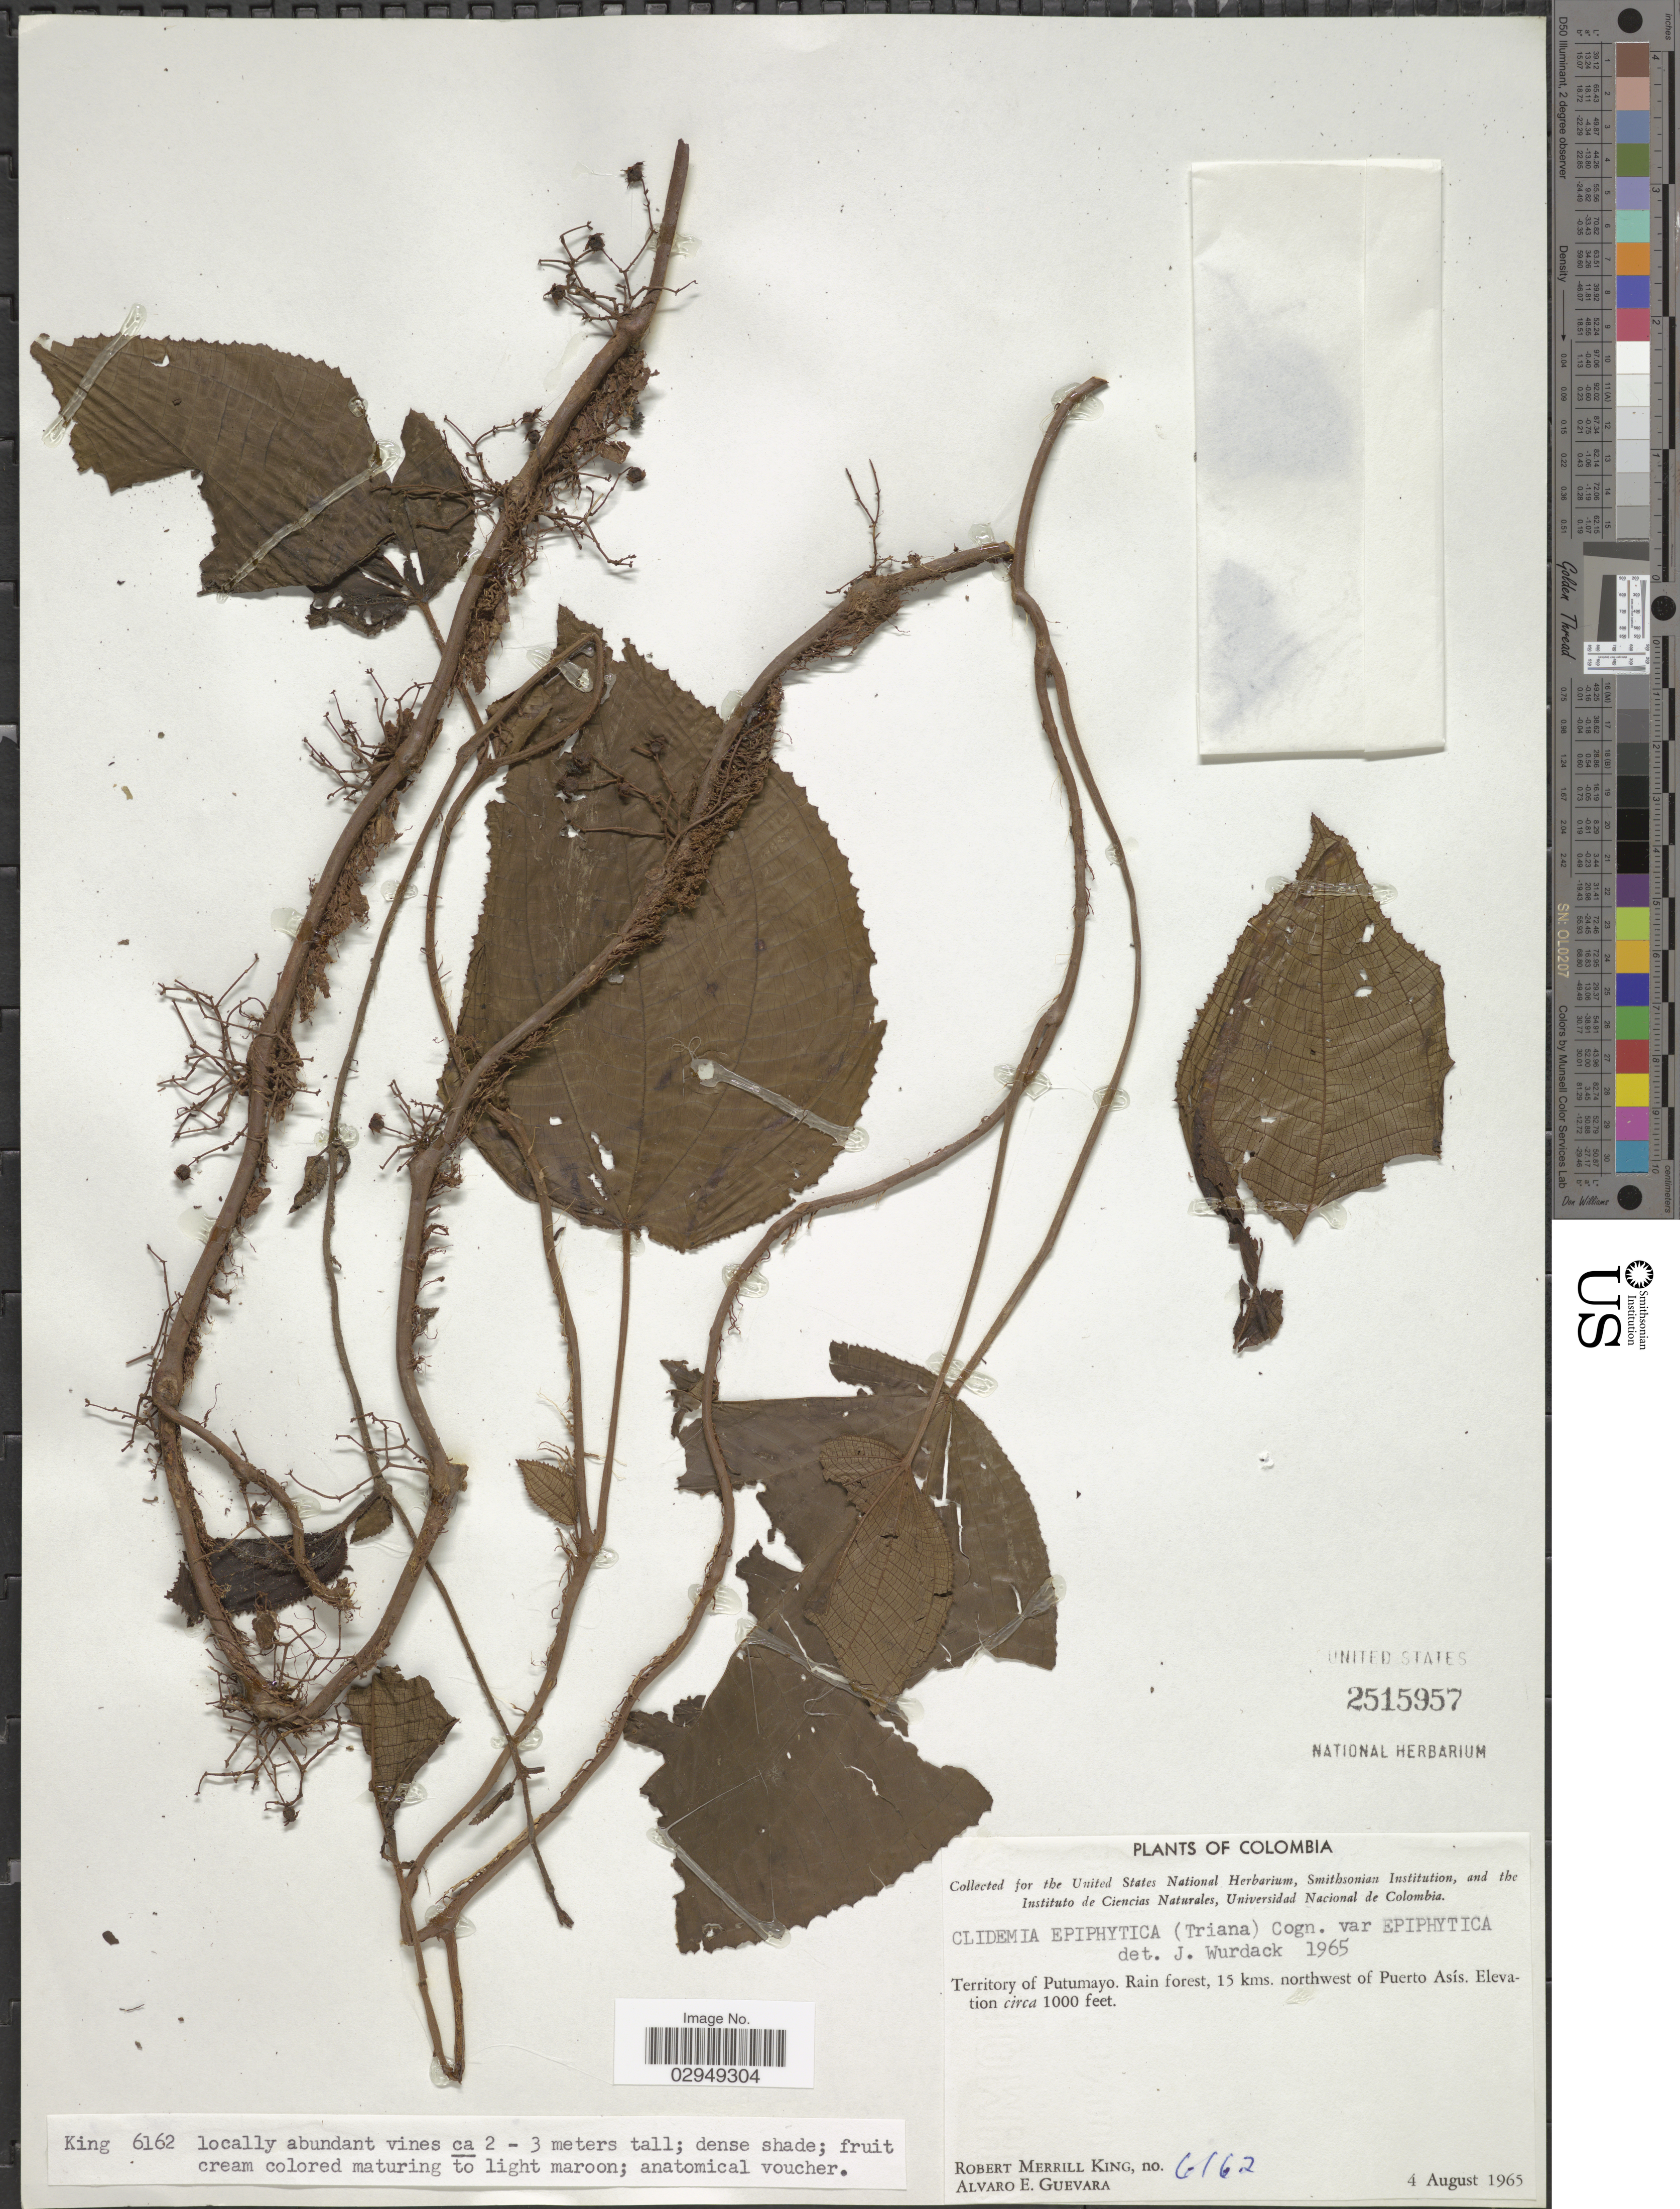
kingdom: Plantae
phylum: Tracheophyta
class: Magnoliopsida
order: Myrtales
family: Melastomataceae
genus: Clidemia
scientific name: Clidemia epiphytica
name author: (Triana) Cogn.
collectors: R. M. King & A. E. Guevara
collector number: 6162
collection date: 1965-08-04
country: Colombia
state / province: Putumayo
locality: Territory of Putumayo. Rain forest, 15 kms. northwest of Puerto Asís.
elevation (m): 305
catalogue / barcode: US 2515957